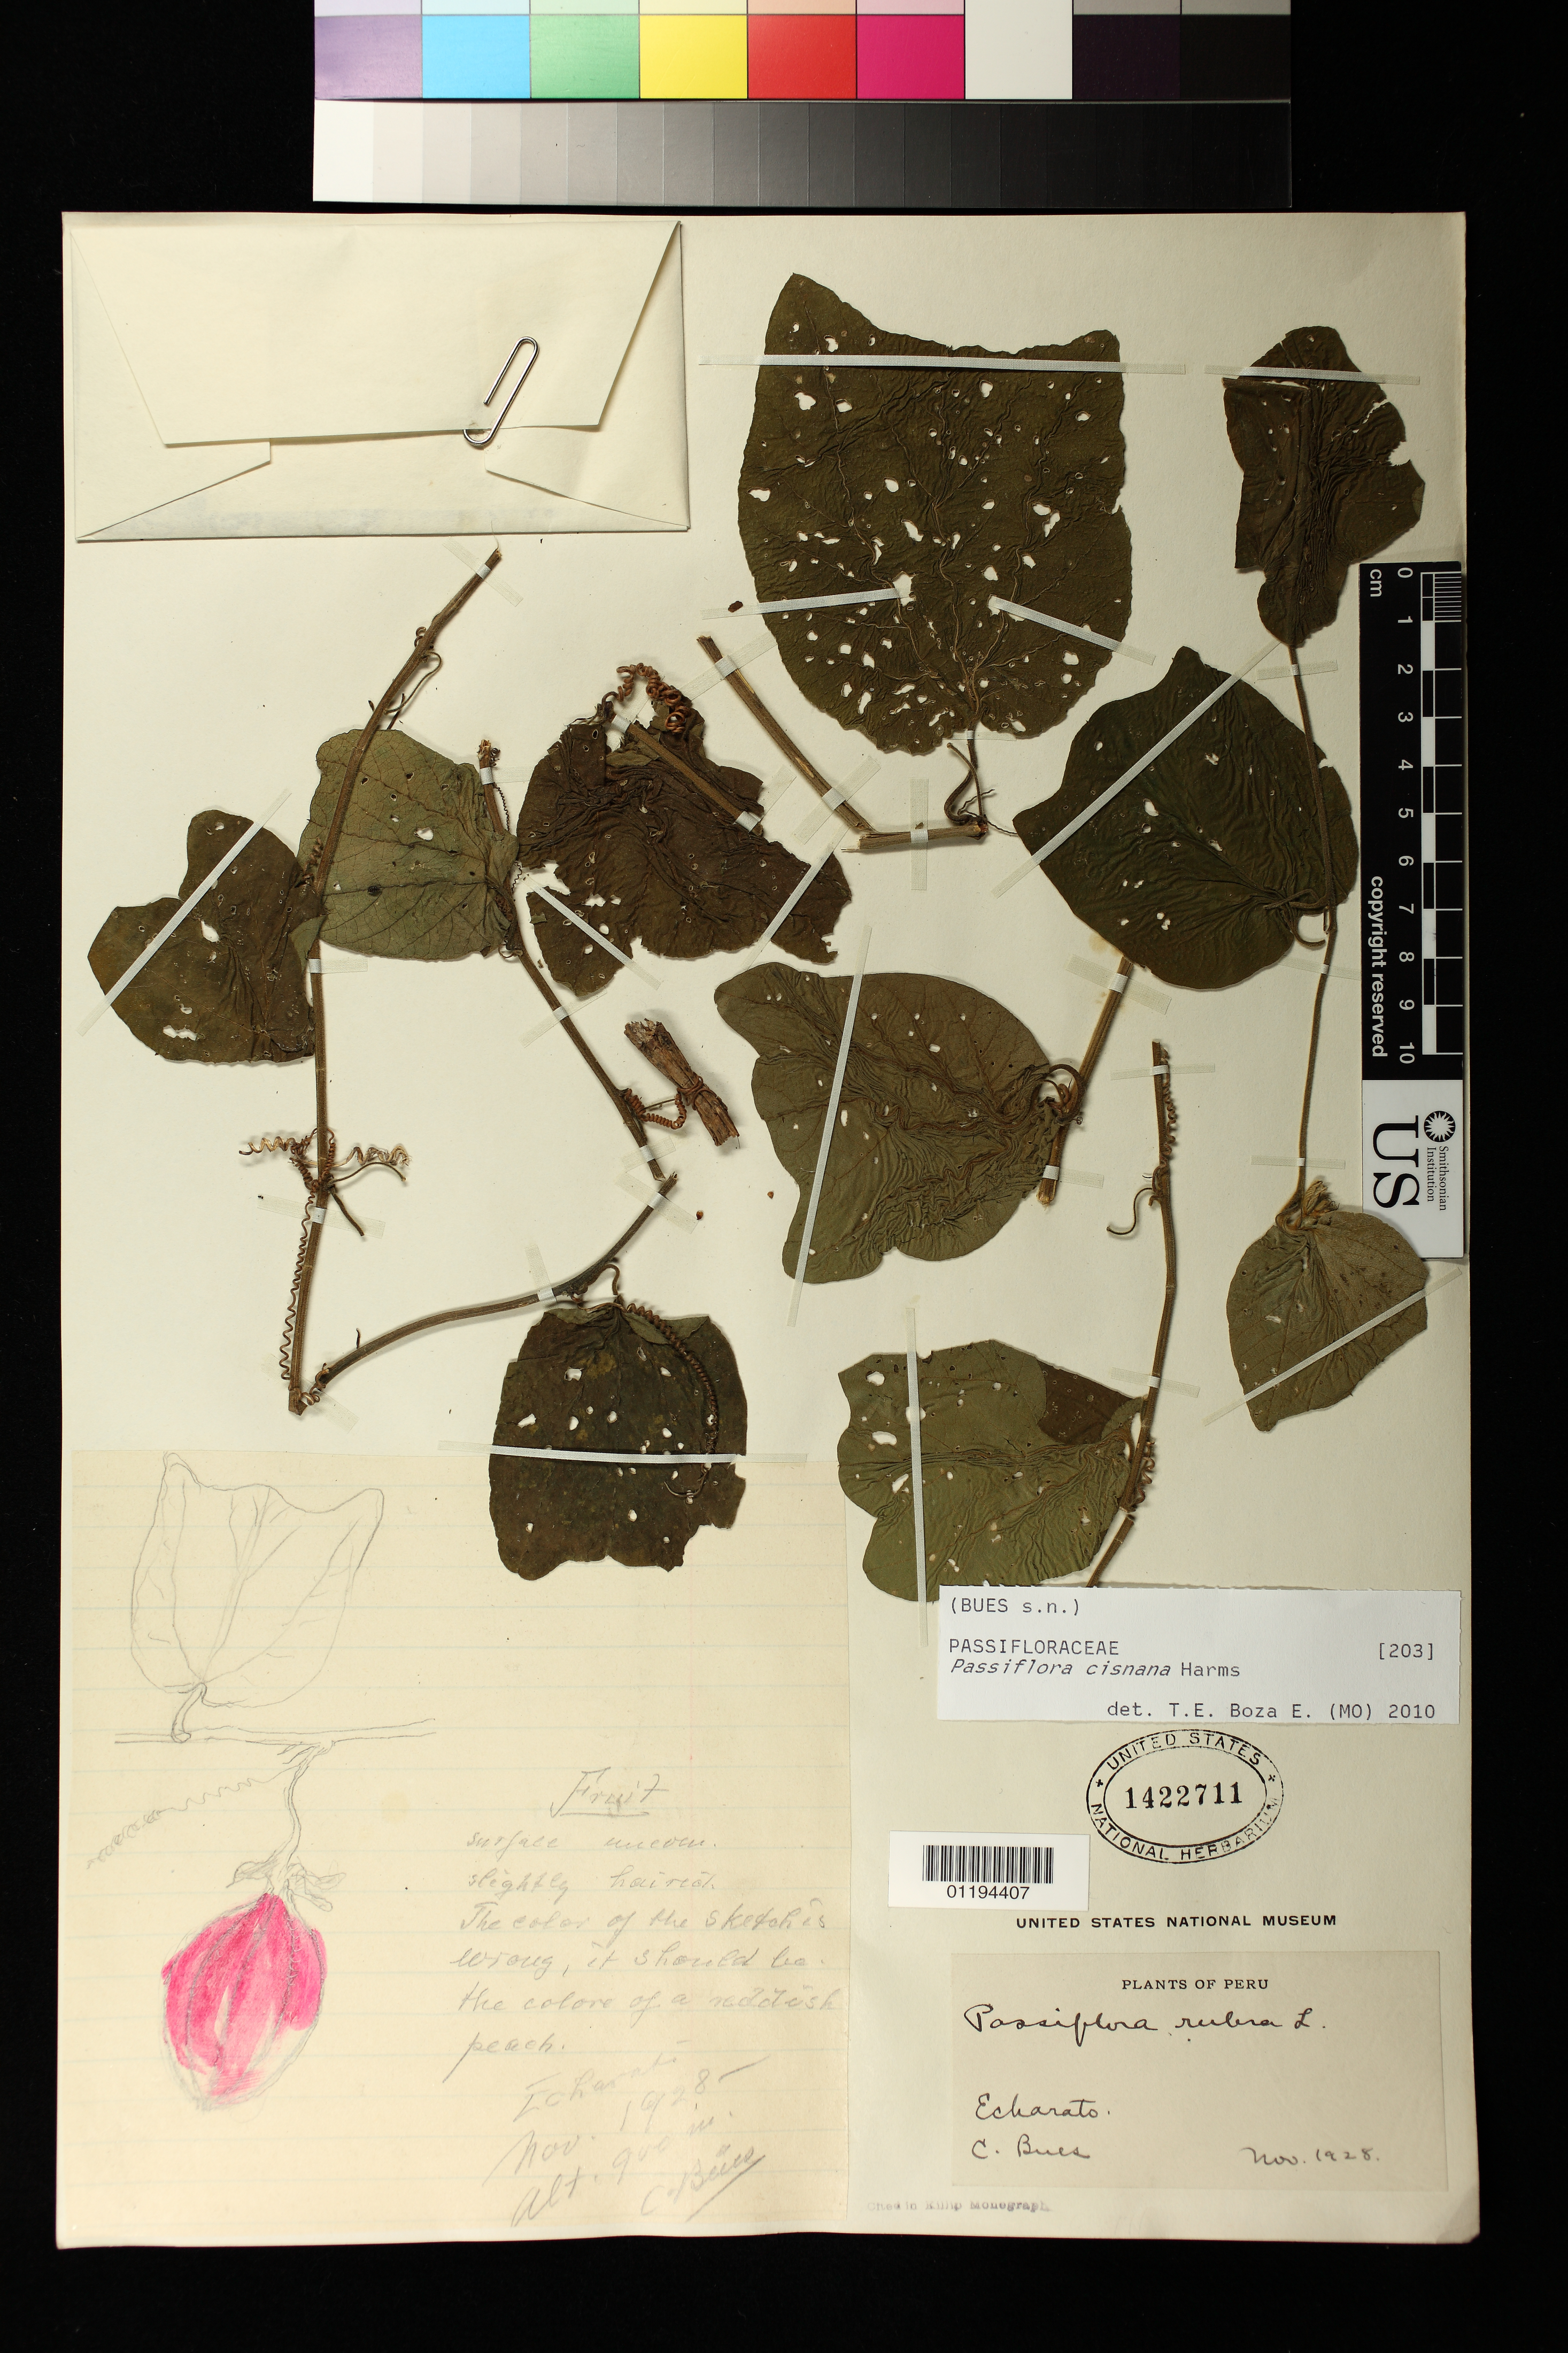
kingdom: Plantae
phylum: Tracheophyta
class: Magnoliopsida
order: Malpighiales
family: Passifloraceae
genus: Passiflora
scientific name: Passiflora cisnana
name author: Harms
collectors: C. Bues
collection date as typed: Nov 1928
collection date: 1928-11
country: Peru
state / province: Cusco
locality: Echarato (Echarate)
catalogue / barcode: US 1422711